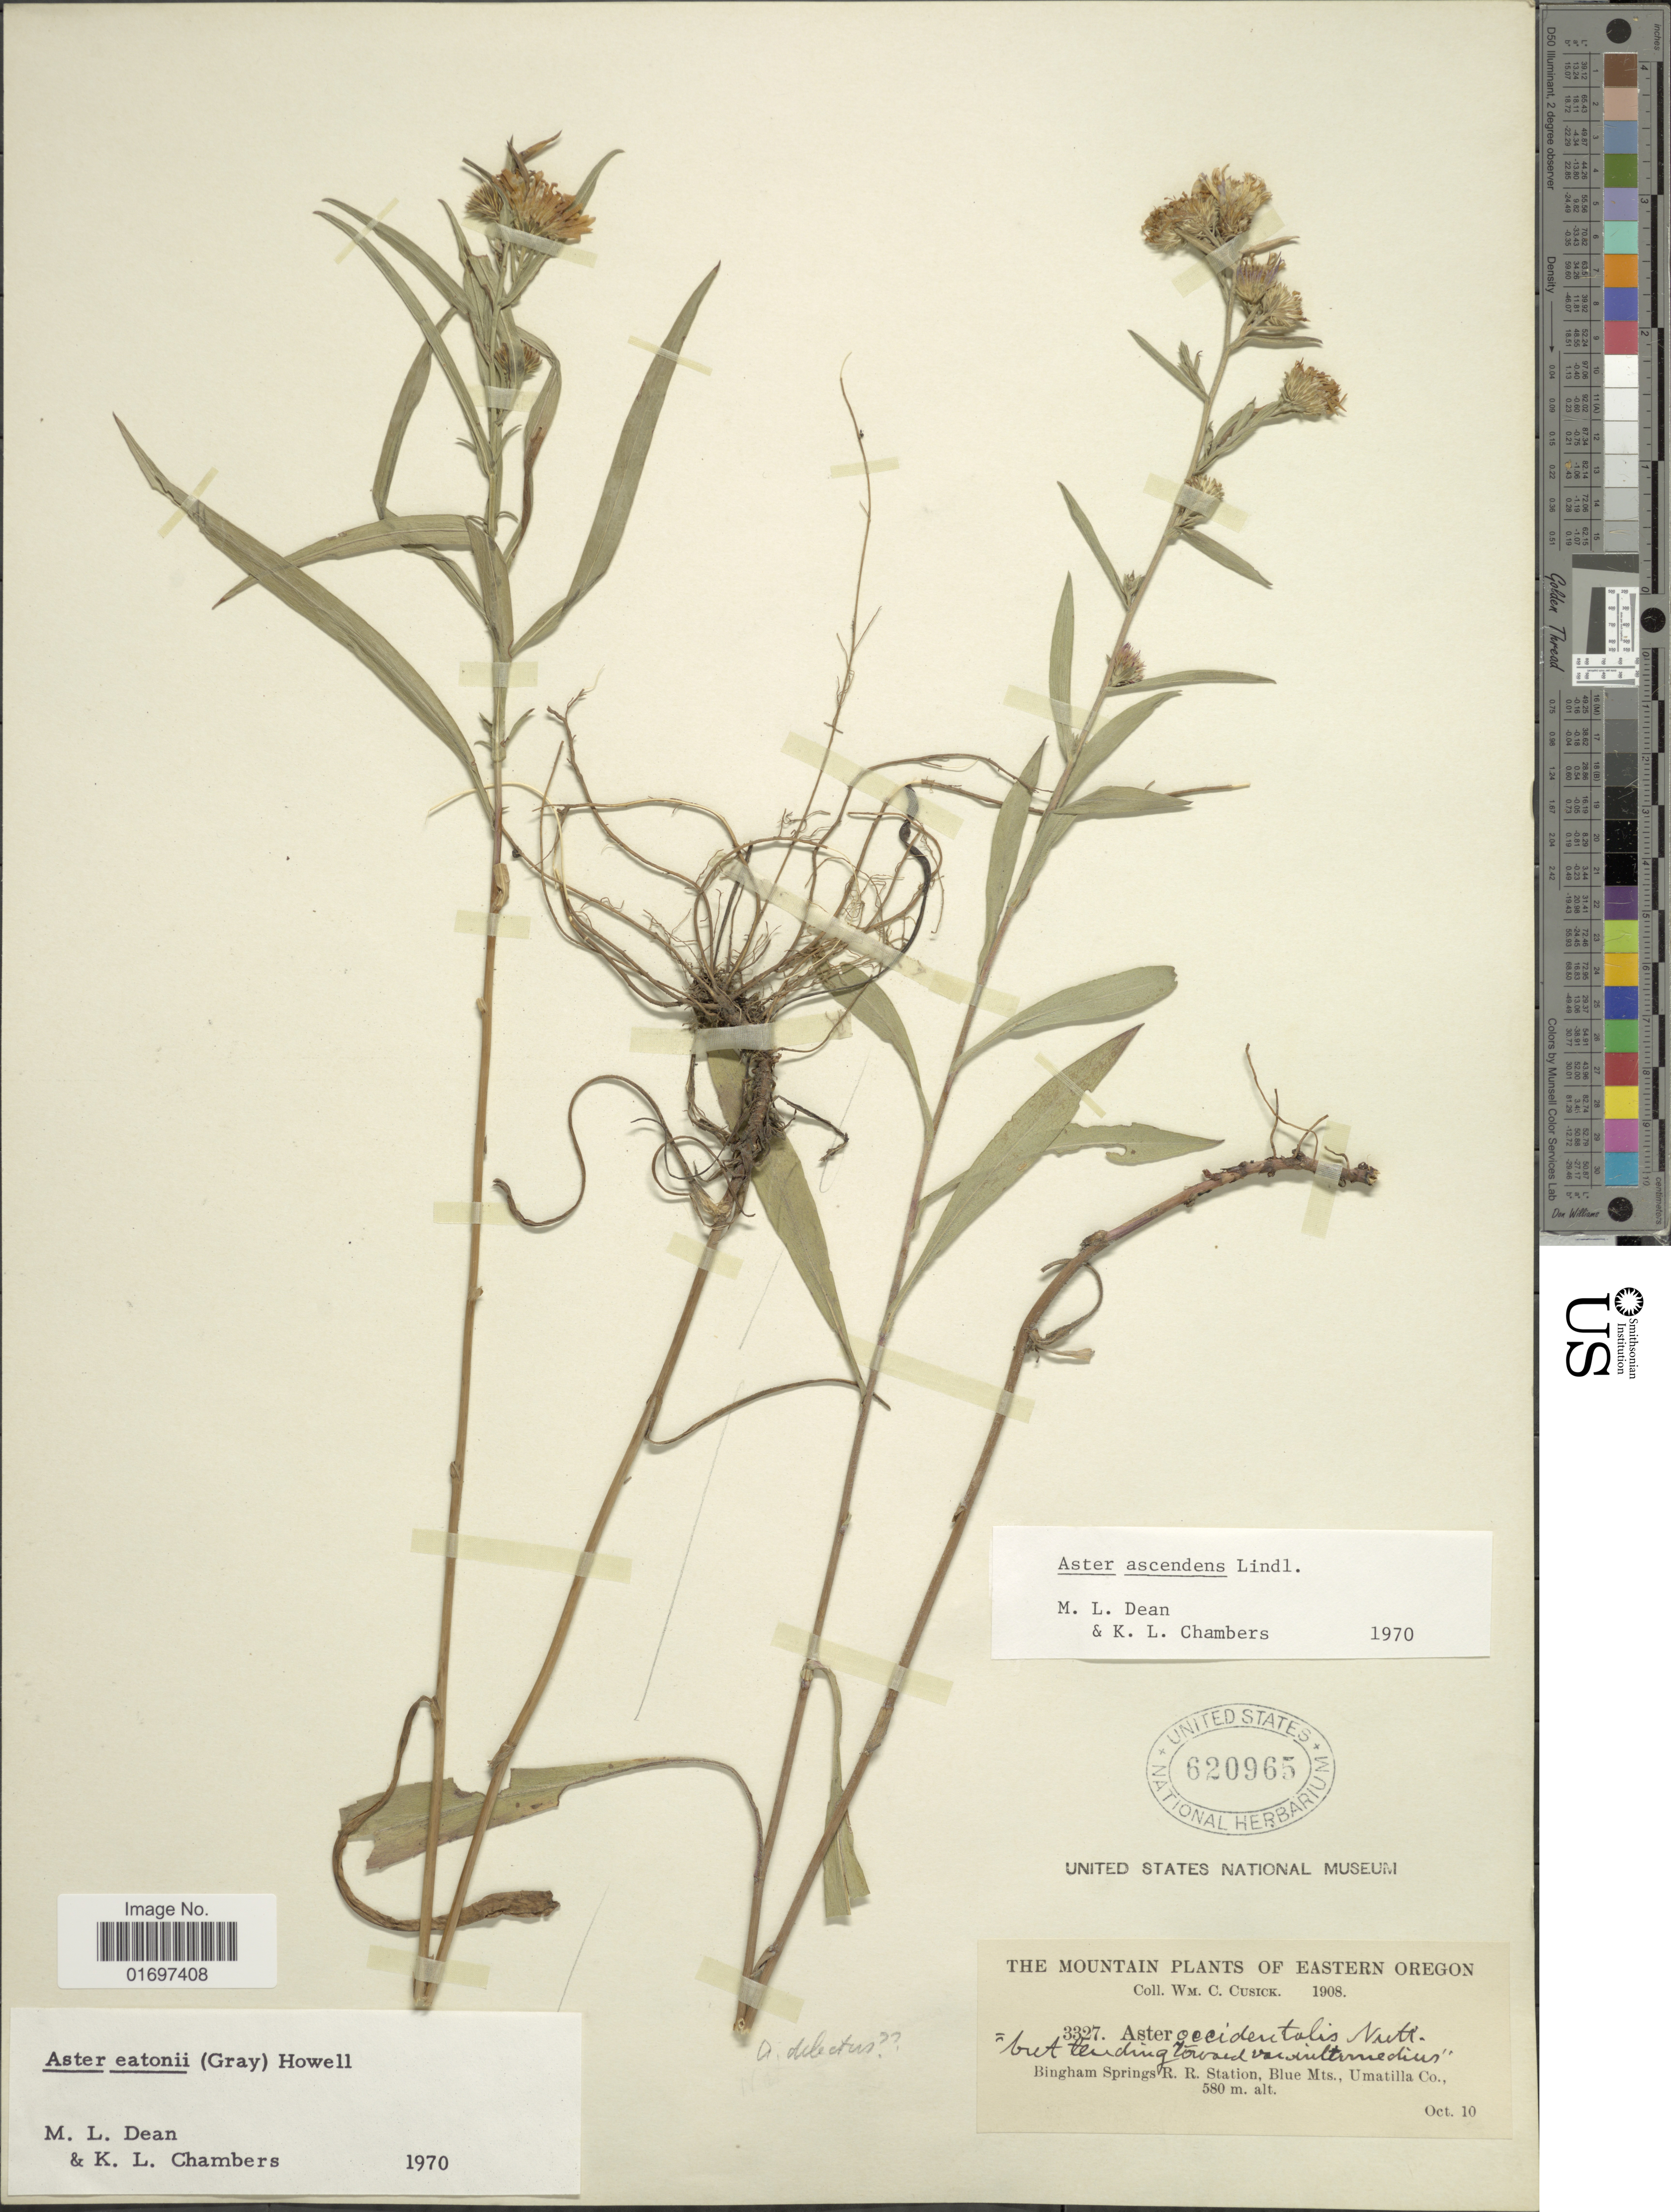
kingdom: Plantae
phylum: Tracheophyta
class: Magnoliopsida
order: Asterales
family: Asteraceae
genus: Symphyotrichum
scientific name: Symphyotrichum ascendens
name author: (Lindl.) G.L. Nesom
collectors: W. C. Cusick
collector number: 3327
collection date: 1908-10-10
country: United States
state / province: Oregon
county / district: Umatilla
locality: Eastern Oregon. Bingham Springs R. R. Station, Blue Mts., Umatilla Co.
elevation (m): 580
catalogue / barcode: US 620965